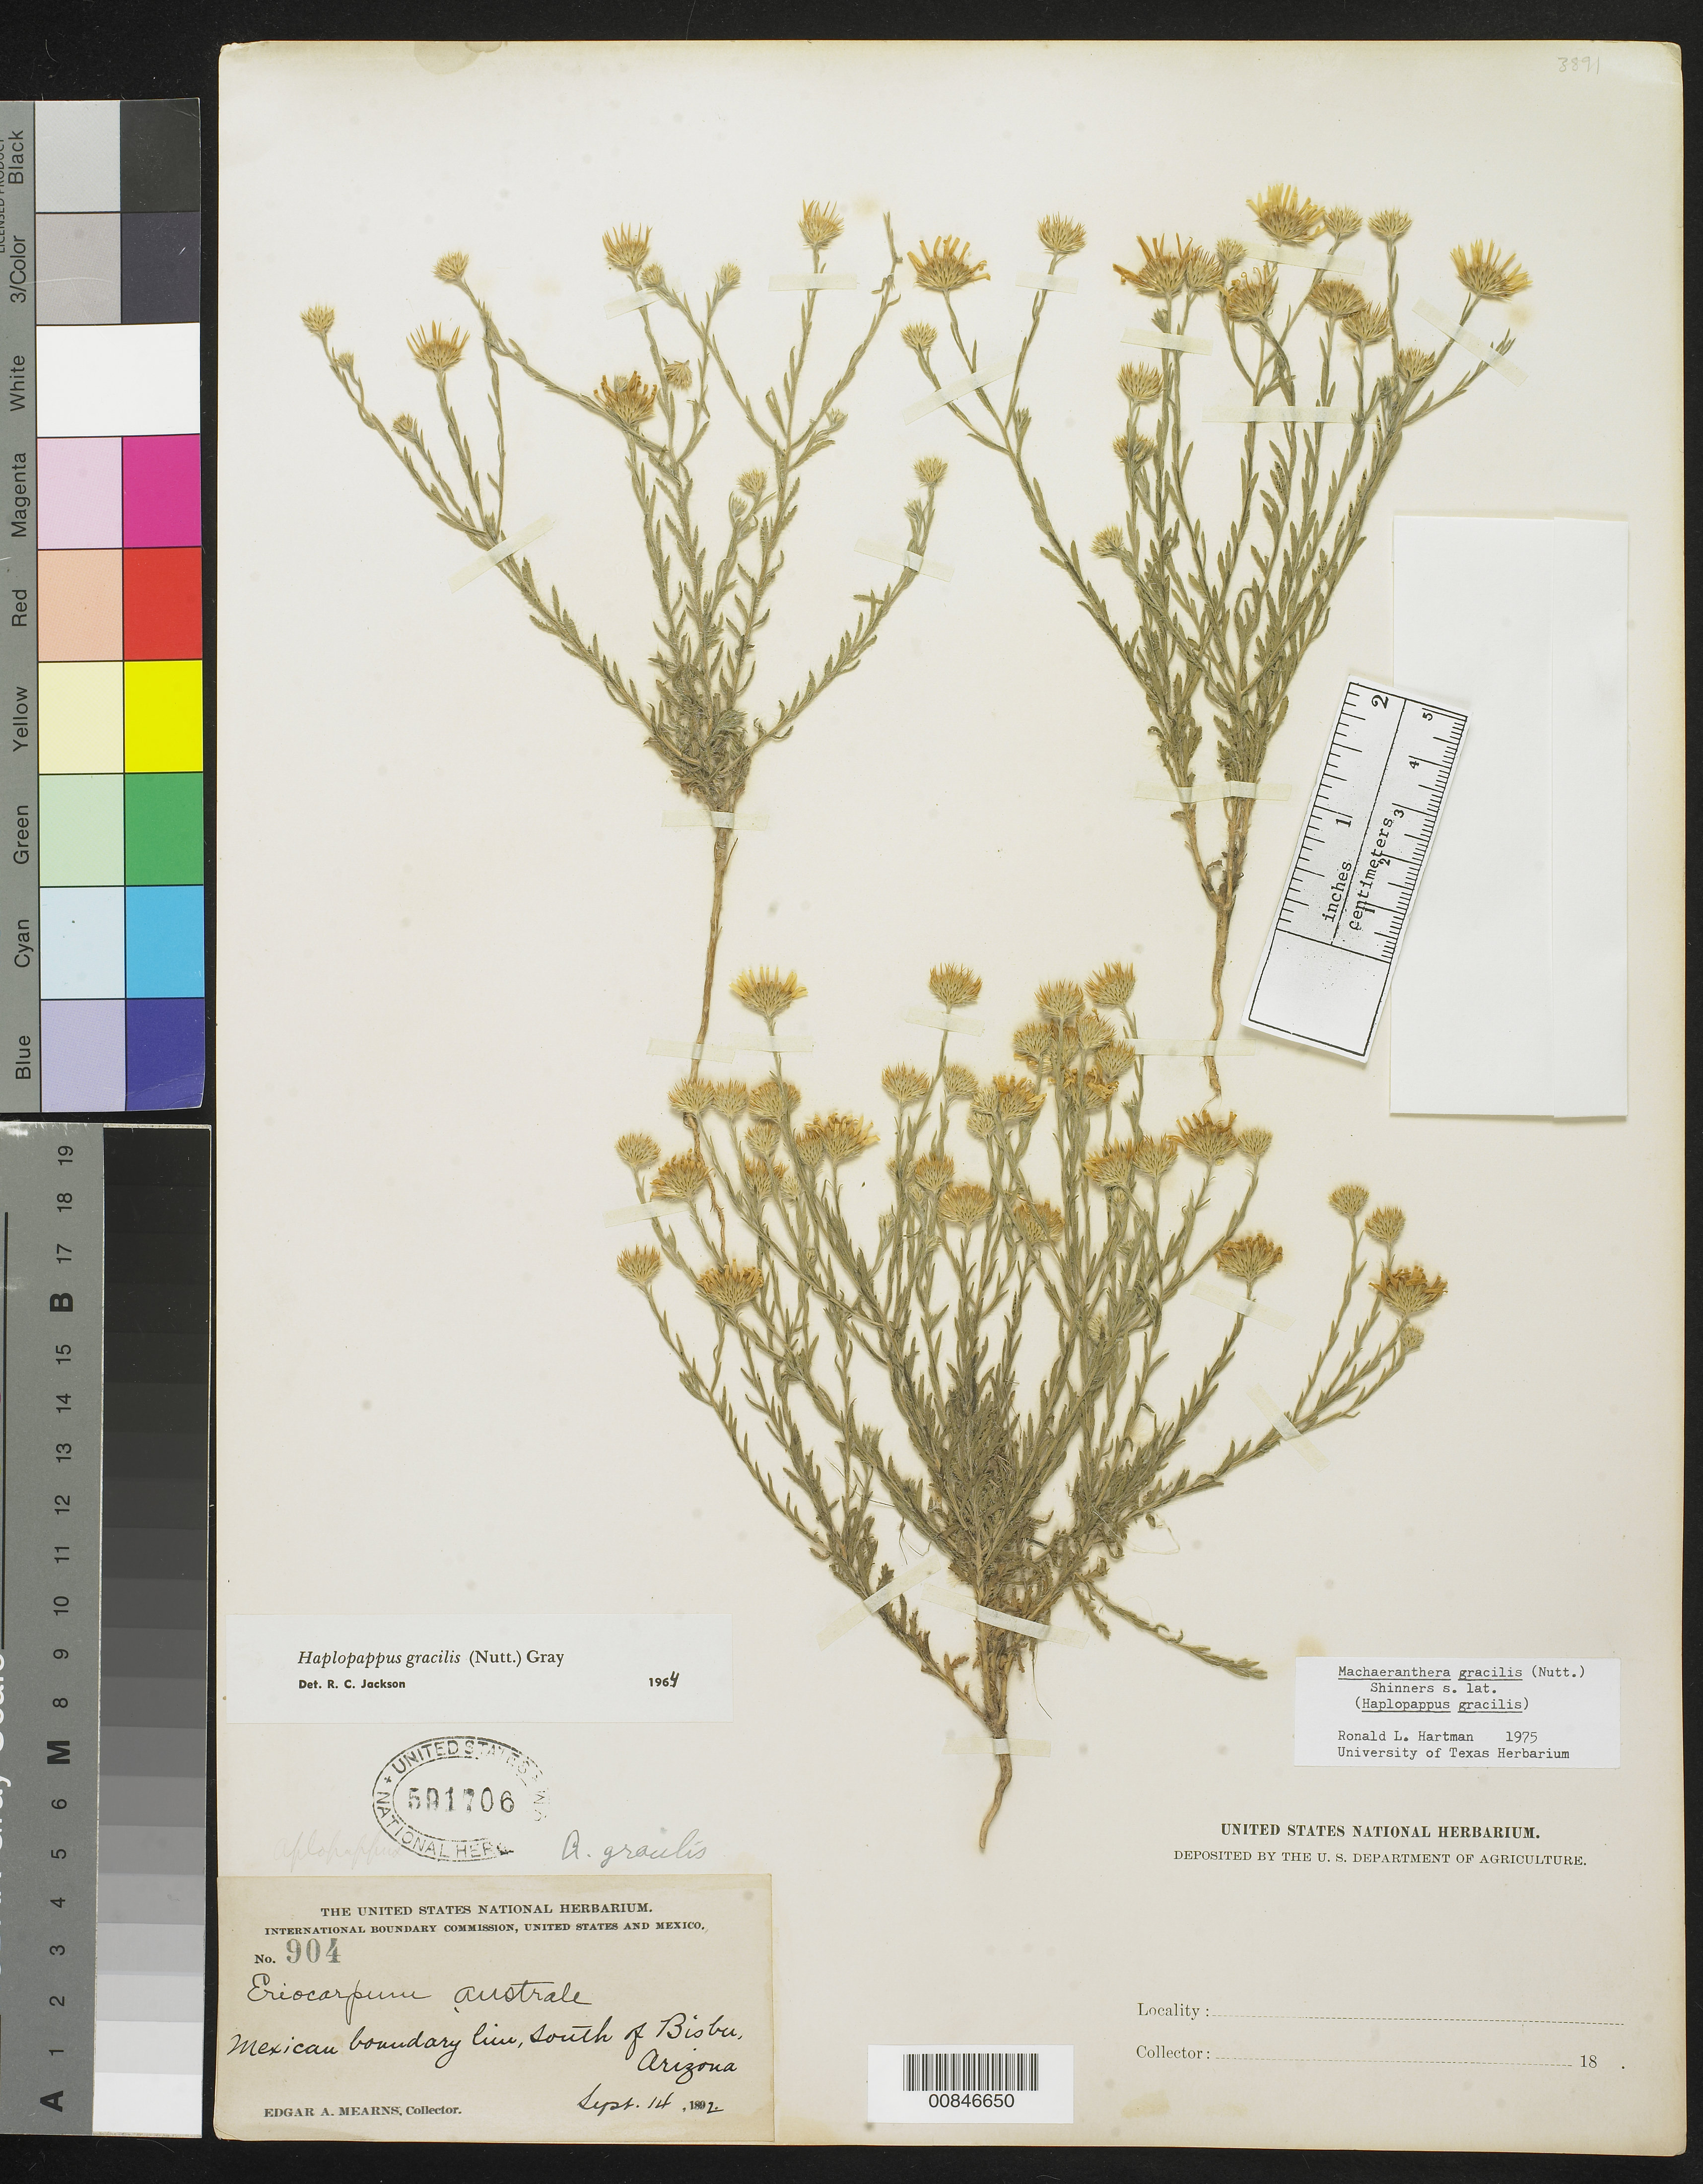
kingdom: Plantae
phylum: Tracheophyta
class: Magnoliopsida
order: Asterales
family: Asteraceae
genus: Machaeranthera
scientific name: Machaeranthera gracilis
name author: (Nutt.) Shinners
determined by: Hartman, R. L.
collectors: E. A. Mearns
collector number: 904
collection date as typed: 14 Sep 1892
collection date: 1892-09-14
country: United States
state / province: Arizona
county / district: Cochise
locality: Mexican Boundary Line, S of Bisbee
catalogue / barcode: US 591706